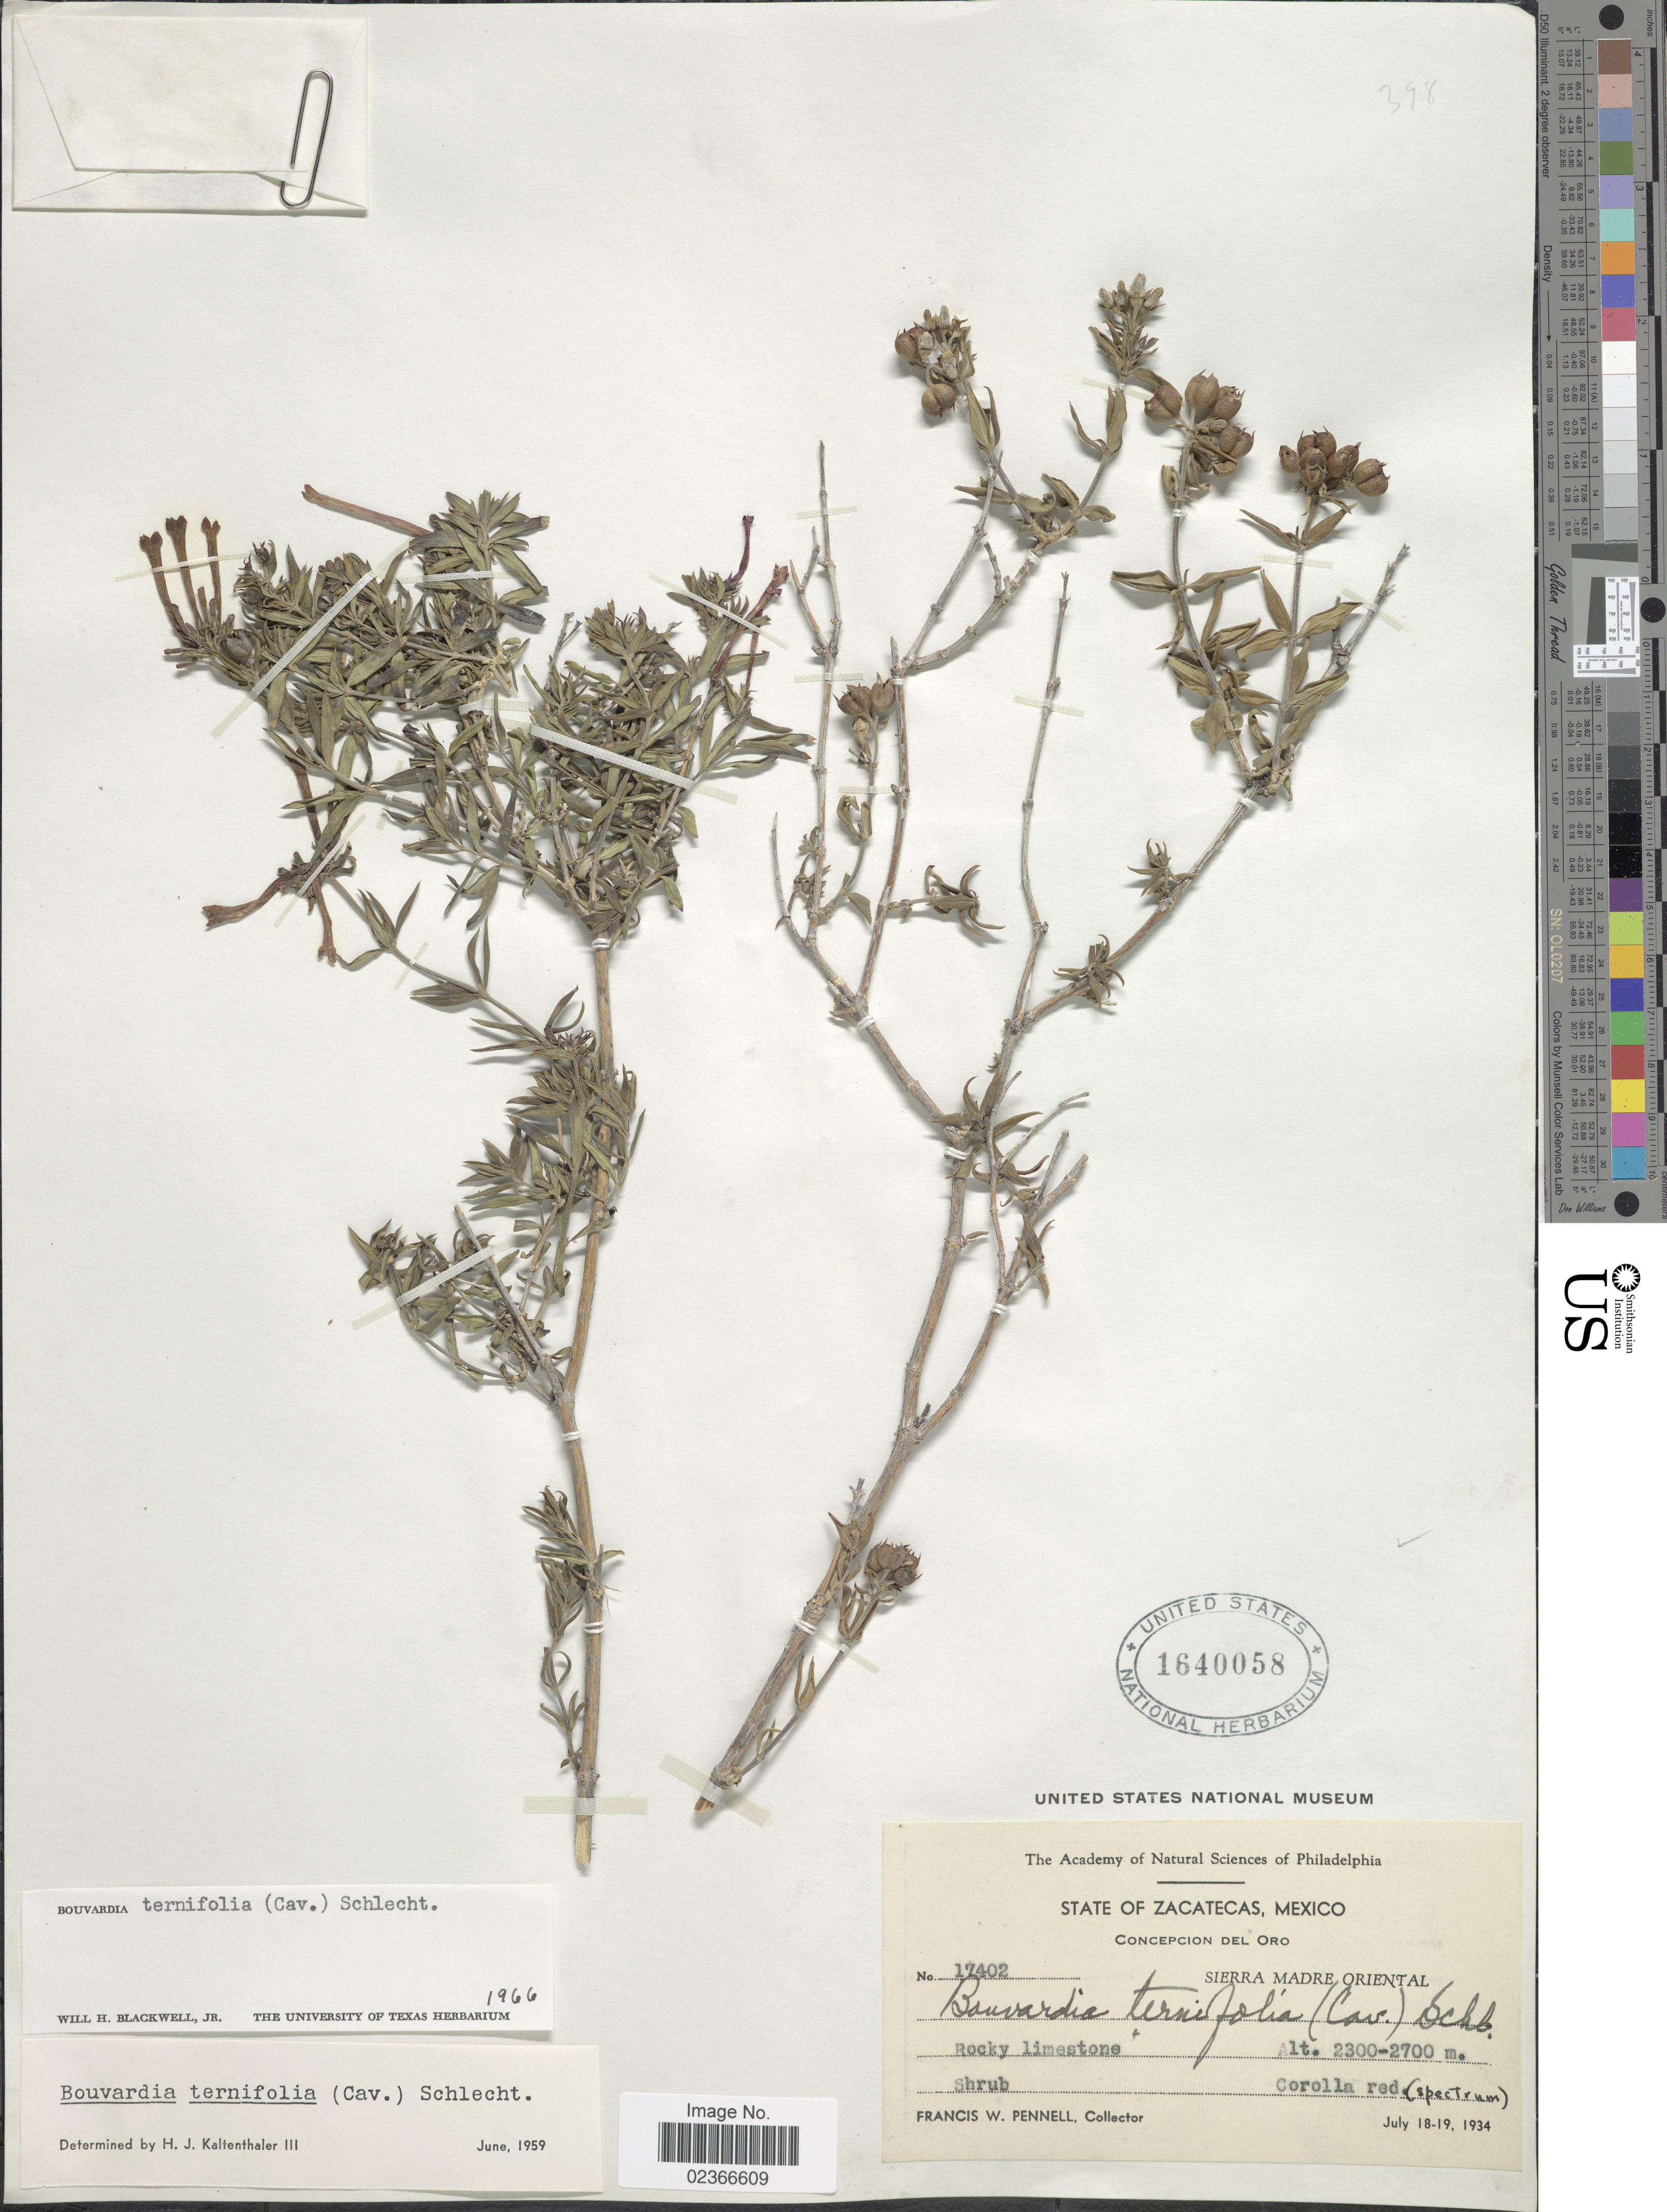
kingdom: Plantae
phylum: Tracheophyta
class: Magnoliopsida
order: Gentianales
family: Rubiaceae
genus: Bouvardia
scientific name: Bouvardia ternifolia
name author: (Cav.) Schltdl.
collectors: F. W. Pennell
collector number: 17402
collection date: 1934-07-18/1934-07-19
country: Mexico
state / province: Zacatecas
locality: Concepcion del Oro. Sierra Madre Oriental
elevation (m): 2300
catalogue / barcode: US 1640058